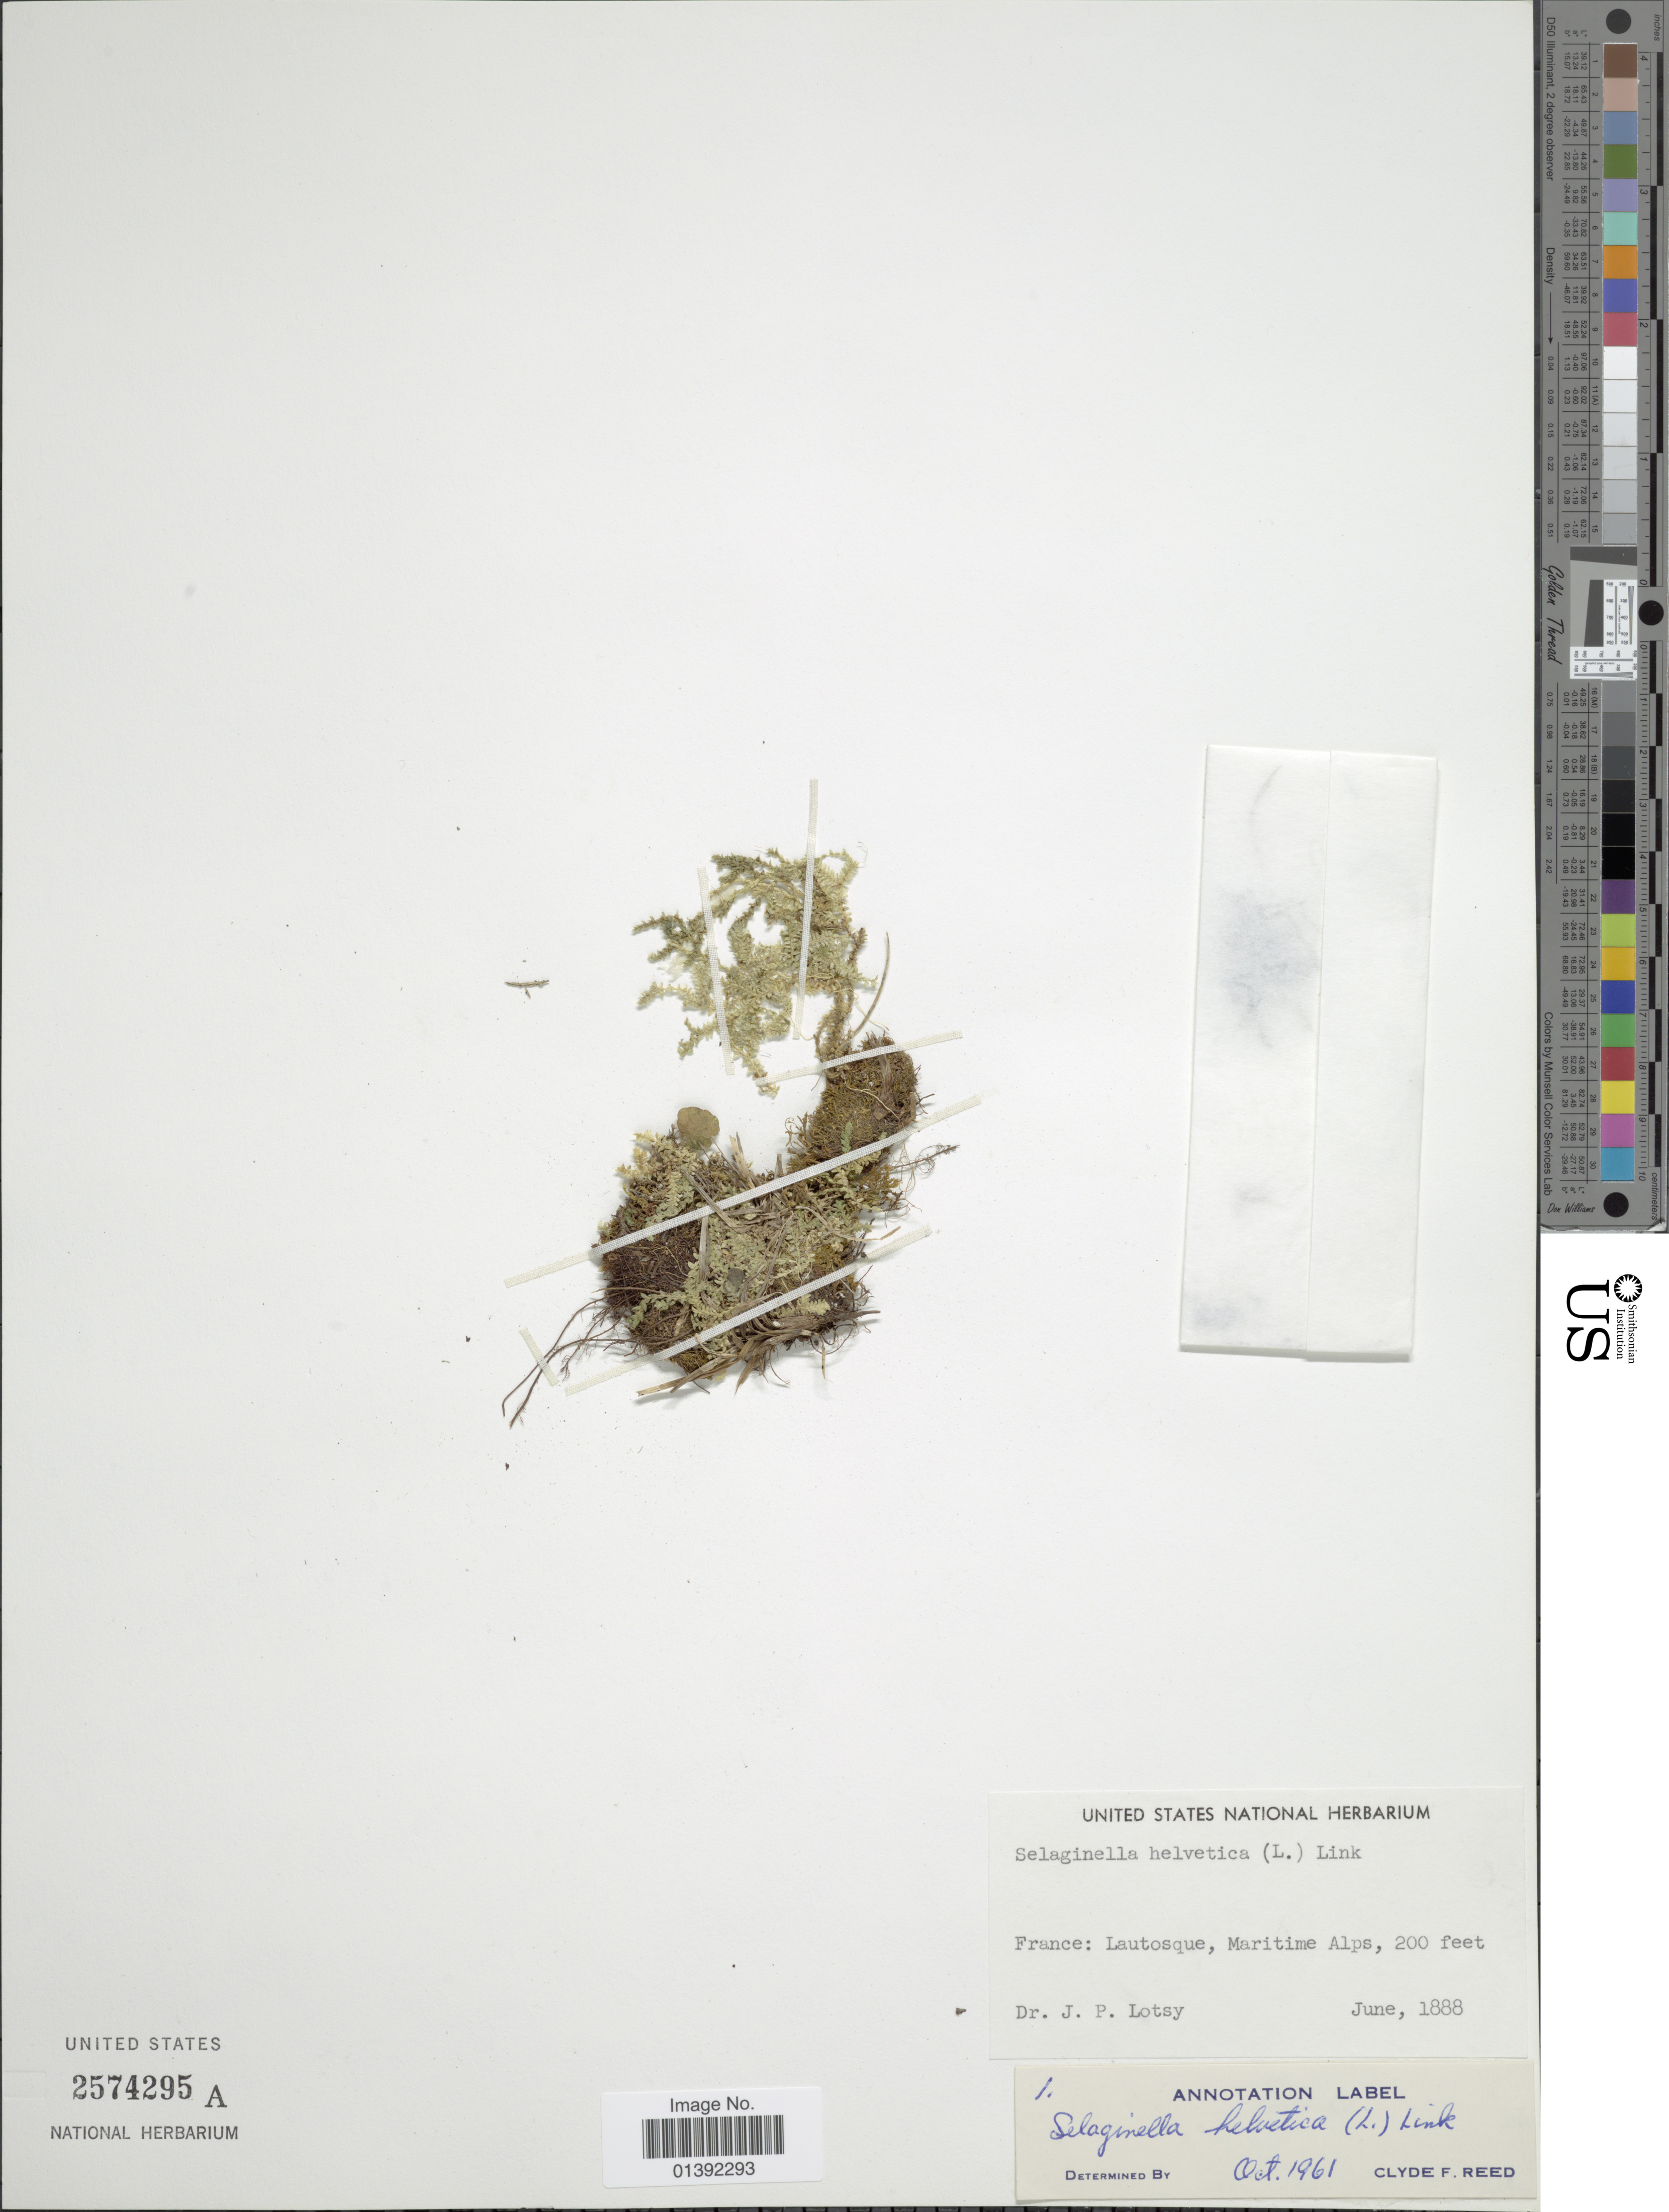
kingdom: Plantae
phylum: Tracheophyta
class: Lycopodiopsida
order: Selaginellales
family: Selaginellaceae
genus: Selaginella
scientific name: Selaginella helvetica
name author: (L.) Spring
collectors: J. Lotsy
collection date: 1888-06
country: France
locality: Lautosque, Maritime Alps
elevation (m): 61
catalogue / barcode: US 2574295A